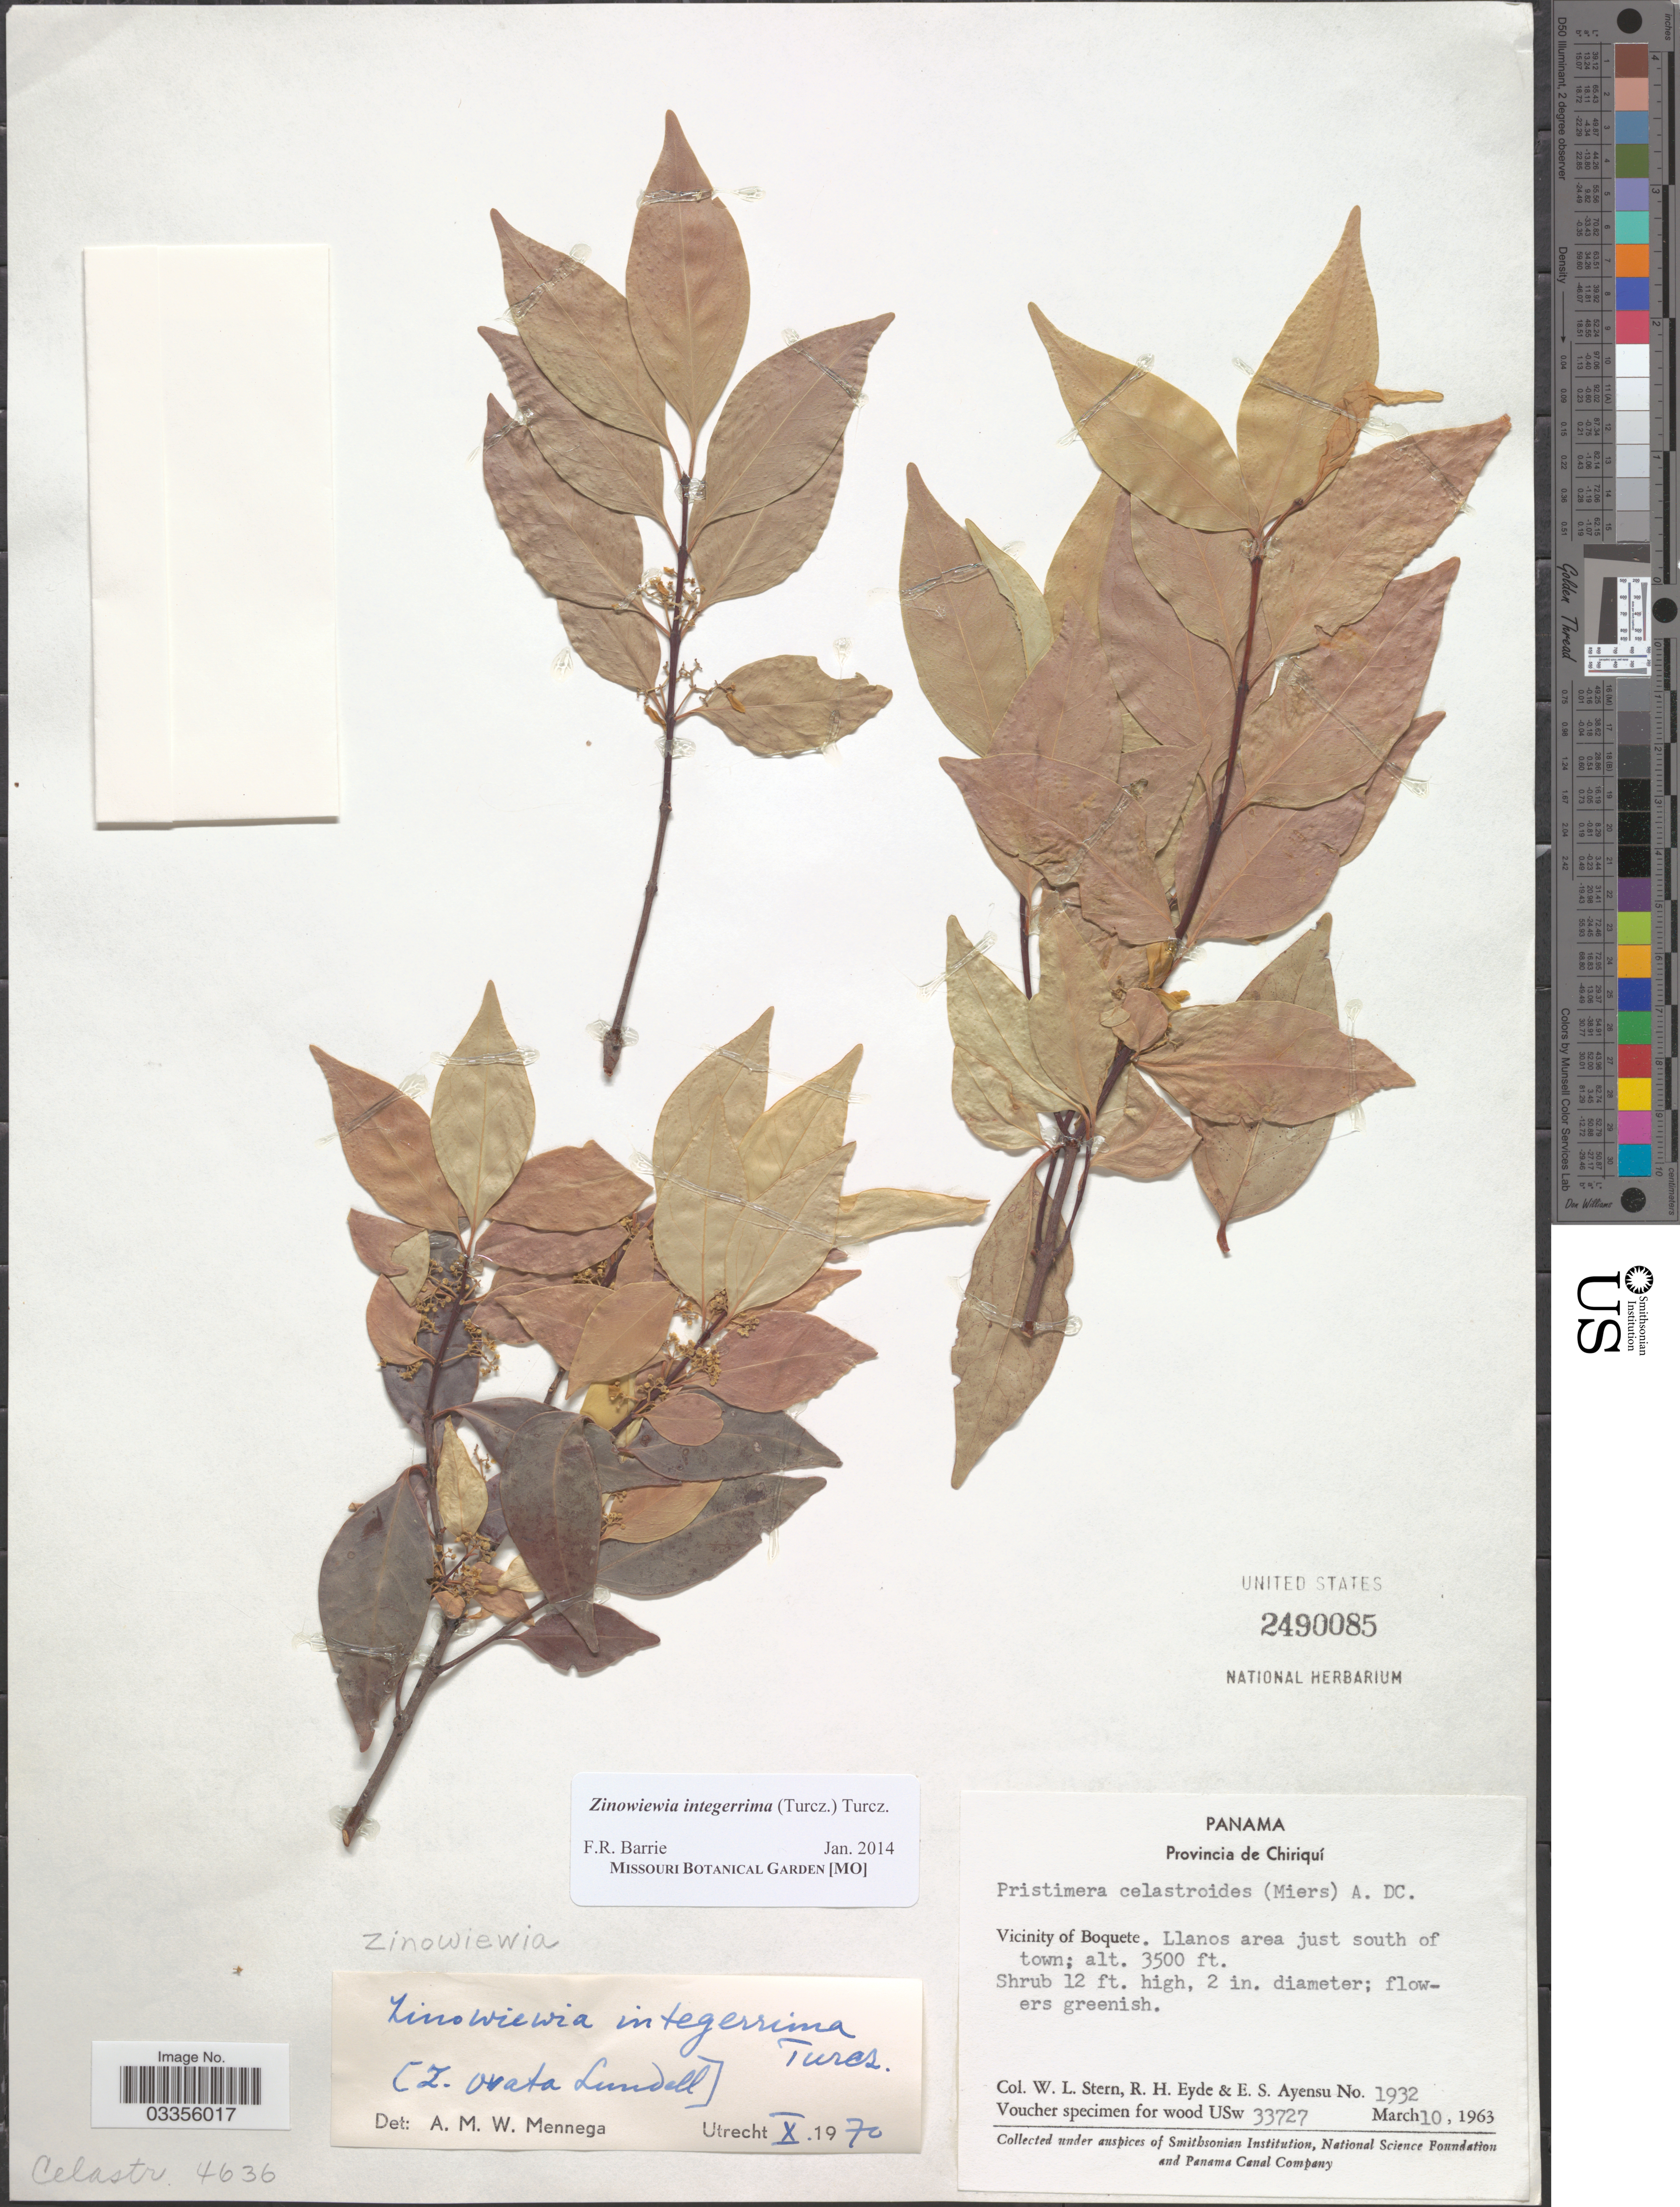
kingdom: Plantae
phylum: Tracheophyta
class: Magnoliopsida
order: Celastrales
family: Celastraceae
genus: Zinowiewia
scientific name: Zinowiewia integerrima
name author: (Turcz.) Turcz.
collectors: W. L. Stern, R. H. Eyde & E. S. Ayensu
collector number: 1932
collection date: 1963-03-10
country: Panama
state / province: Chiriqui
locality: Vicinity of Boquete. Llanos area just south of town.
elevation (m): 1067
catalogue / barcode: US 2490085